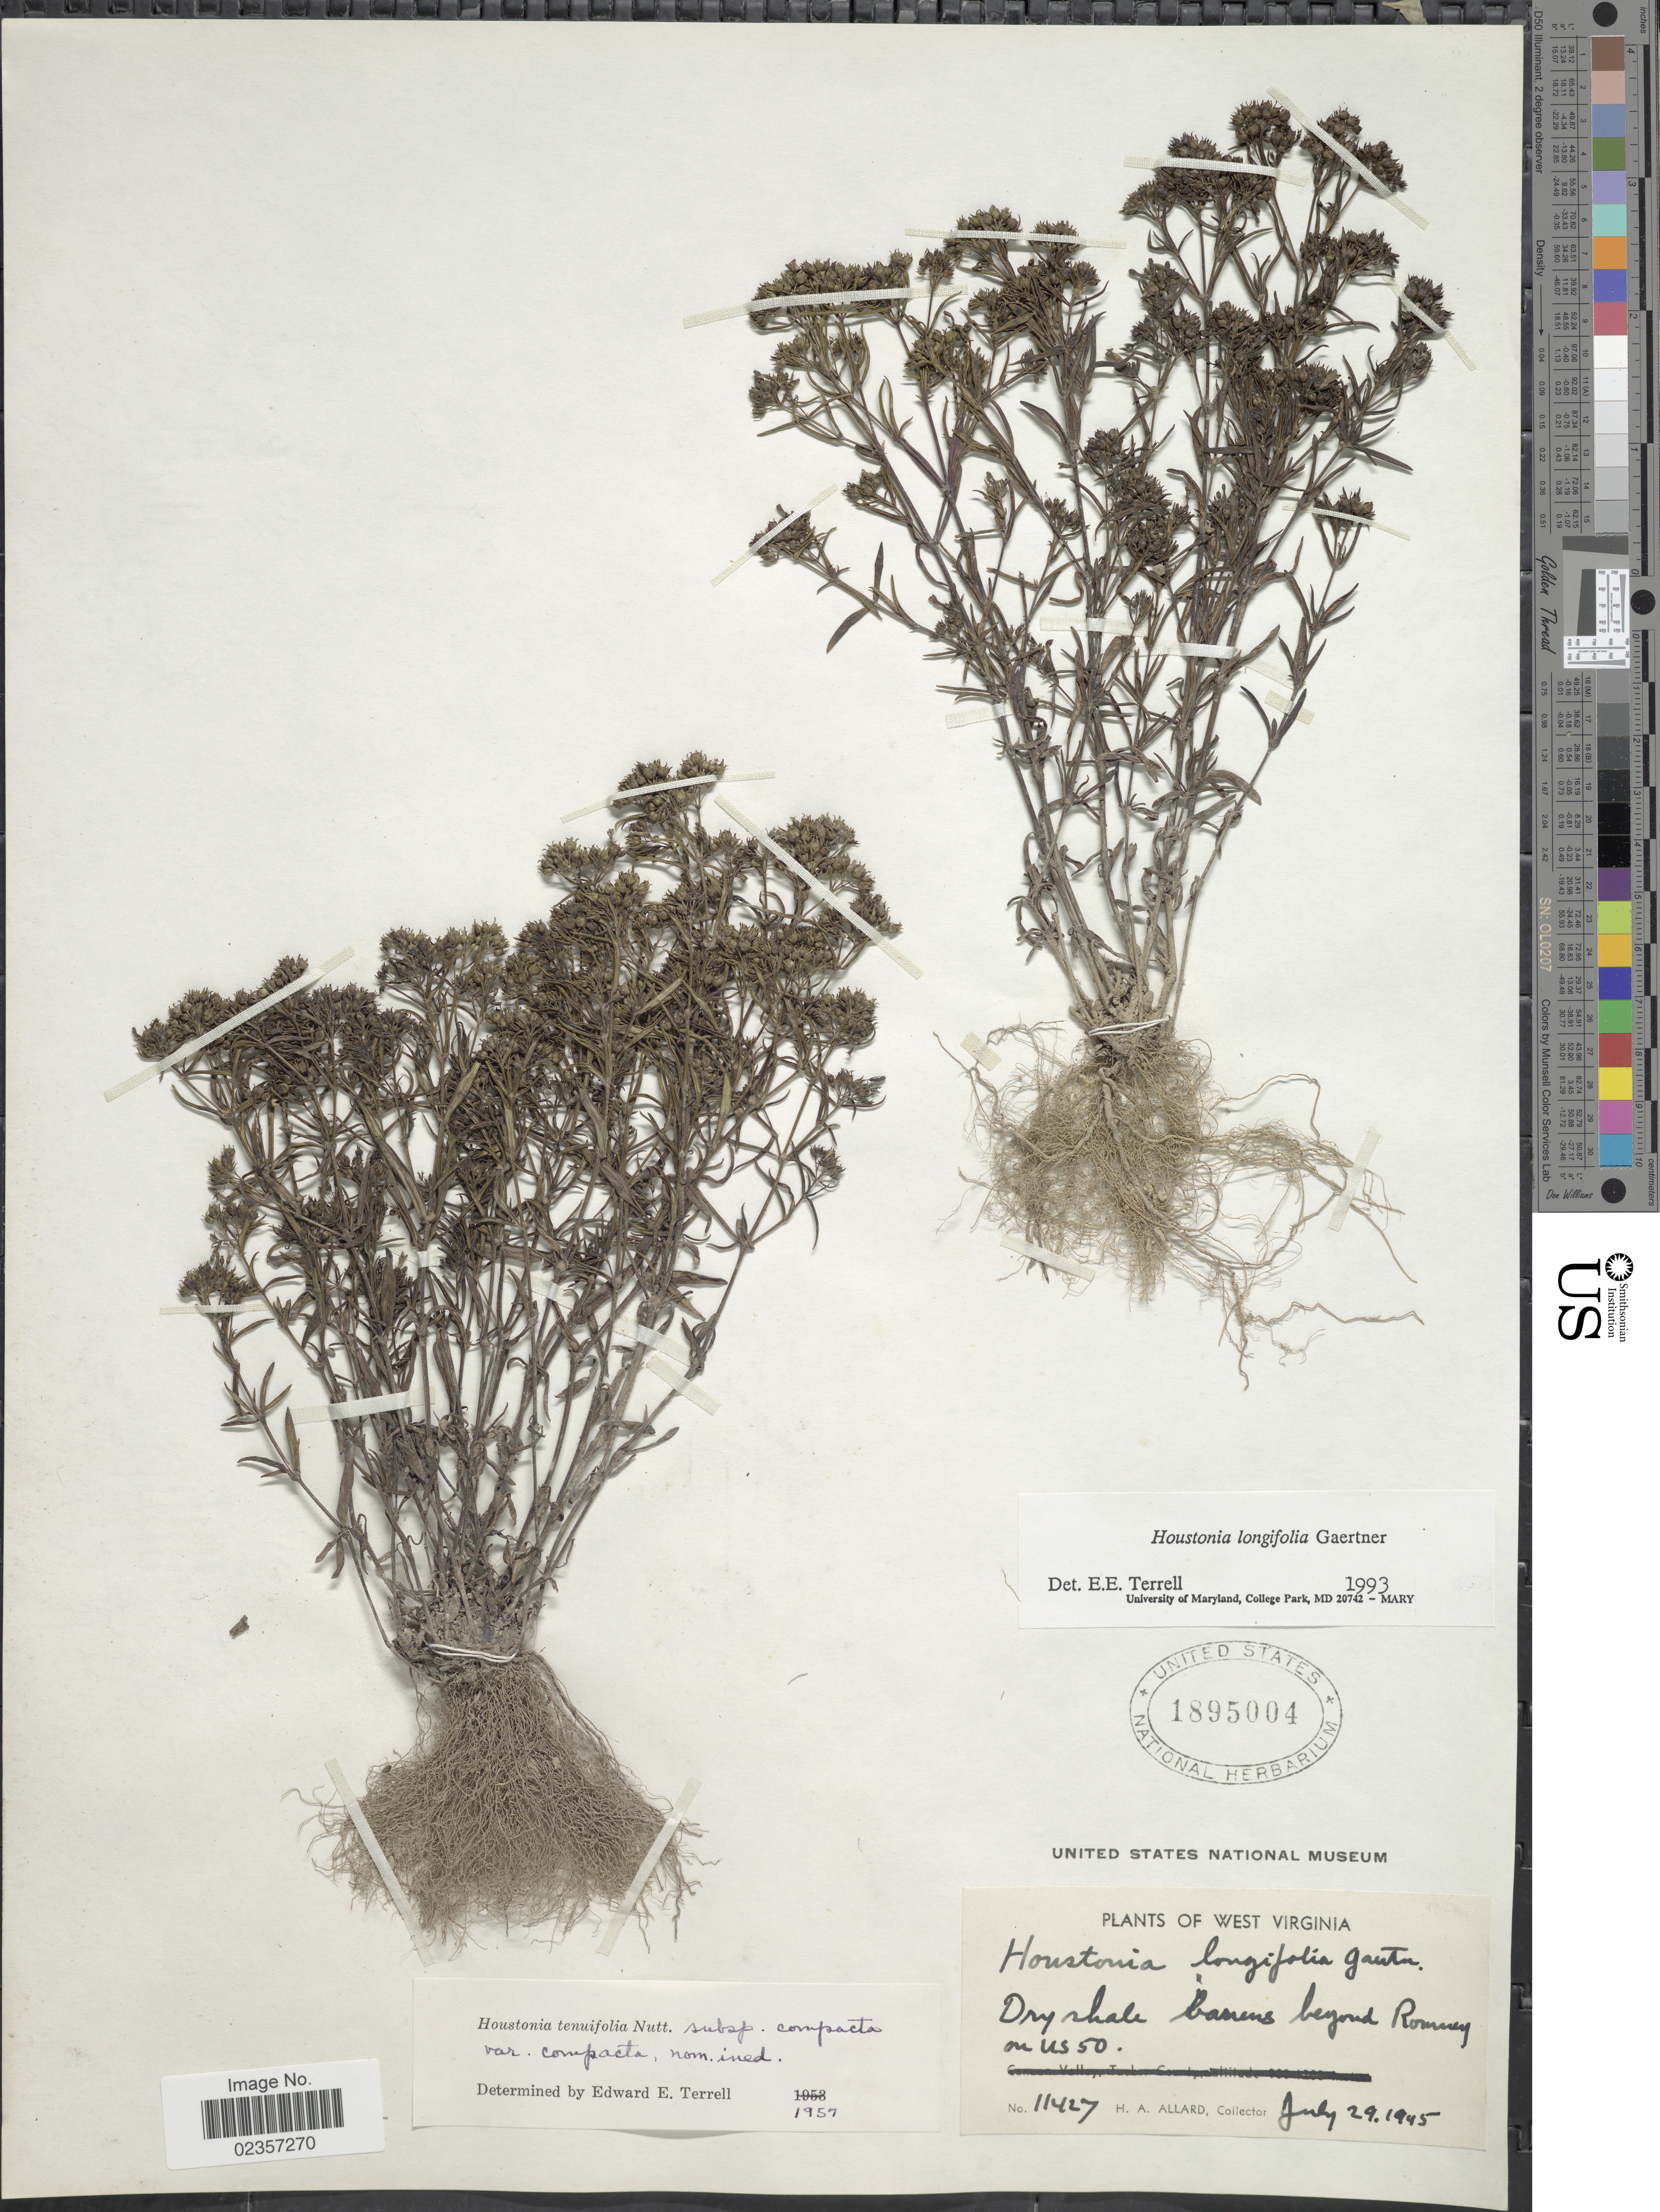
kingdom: Plantae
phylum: Tracheophyta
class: Magnoliopsida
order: Gentianales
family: Rubiaceae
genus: Houstonia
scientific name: Houstonia longifolia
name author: Gaertn.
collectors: H. A. Allard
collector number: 11427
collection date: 1945-07-29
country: United States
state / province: West Virginia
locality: Dry shale barrens beyond Romney on US 50.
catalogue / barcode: US 1895004